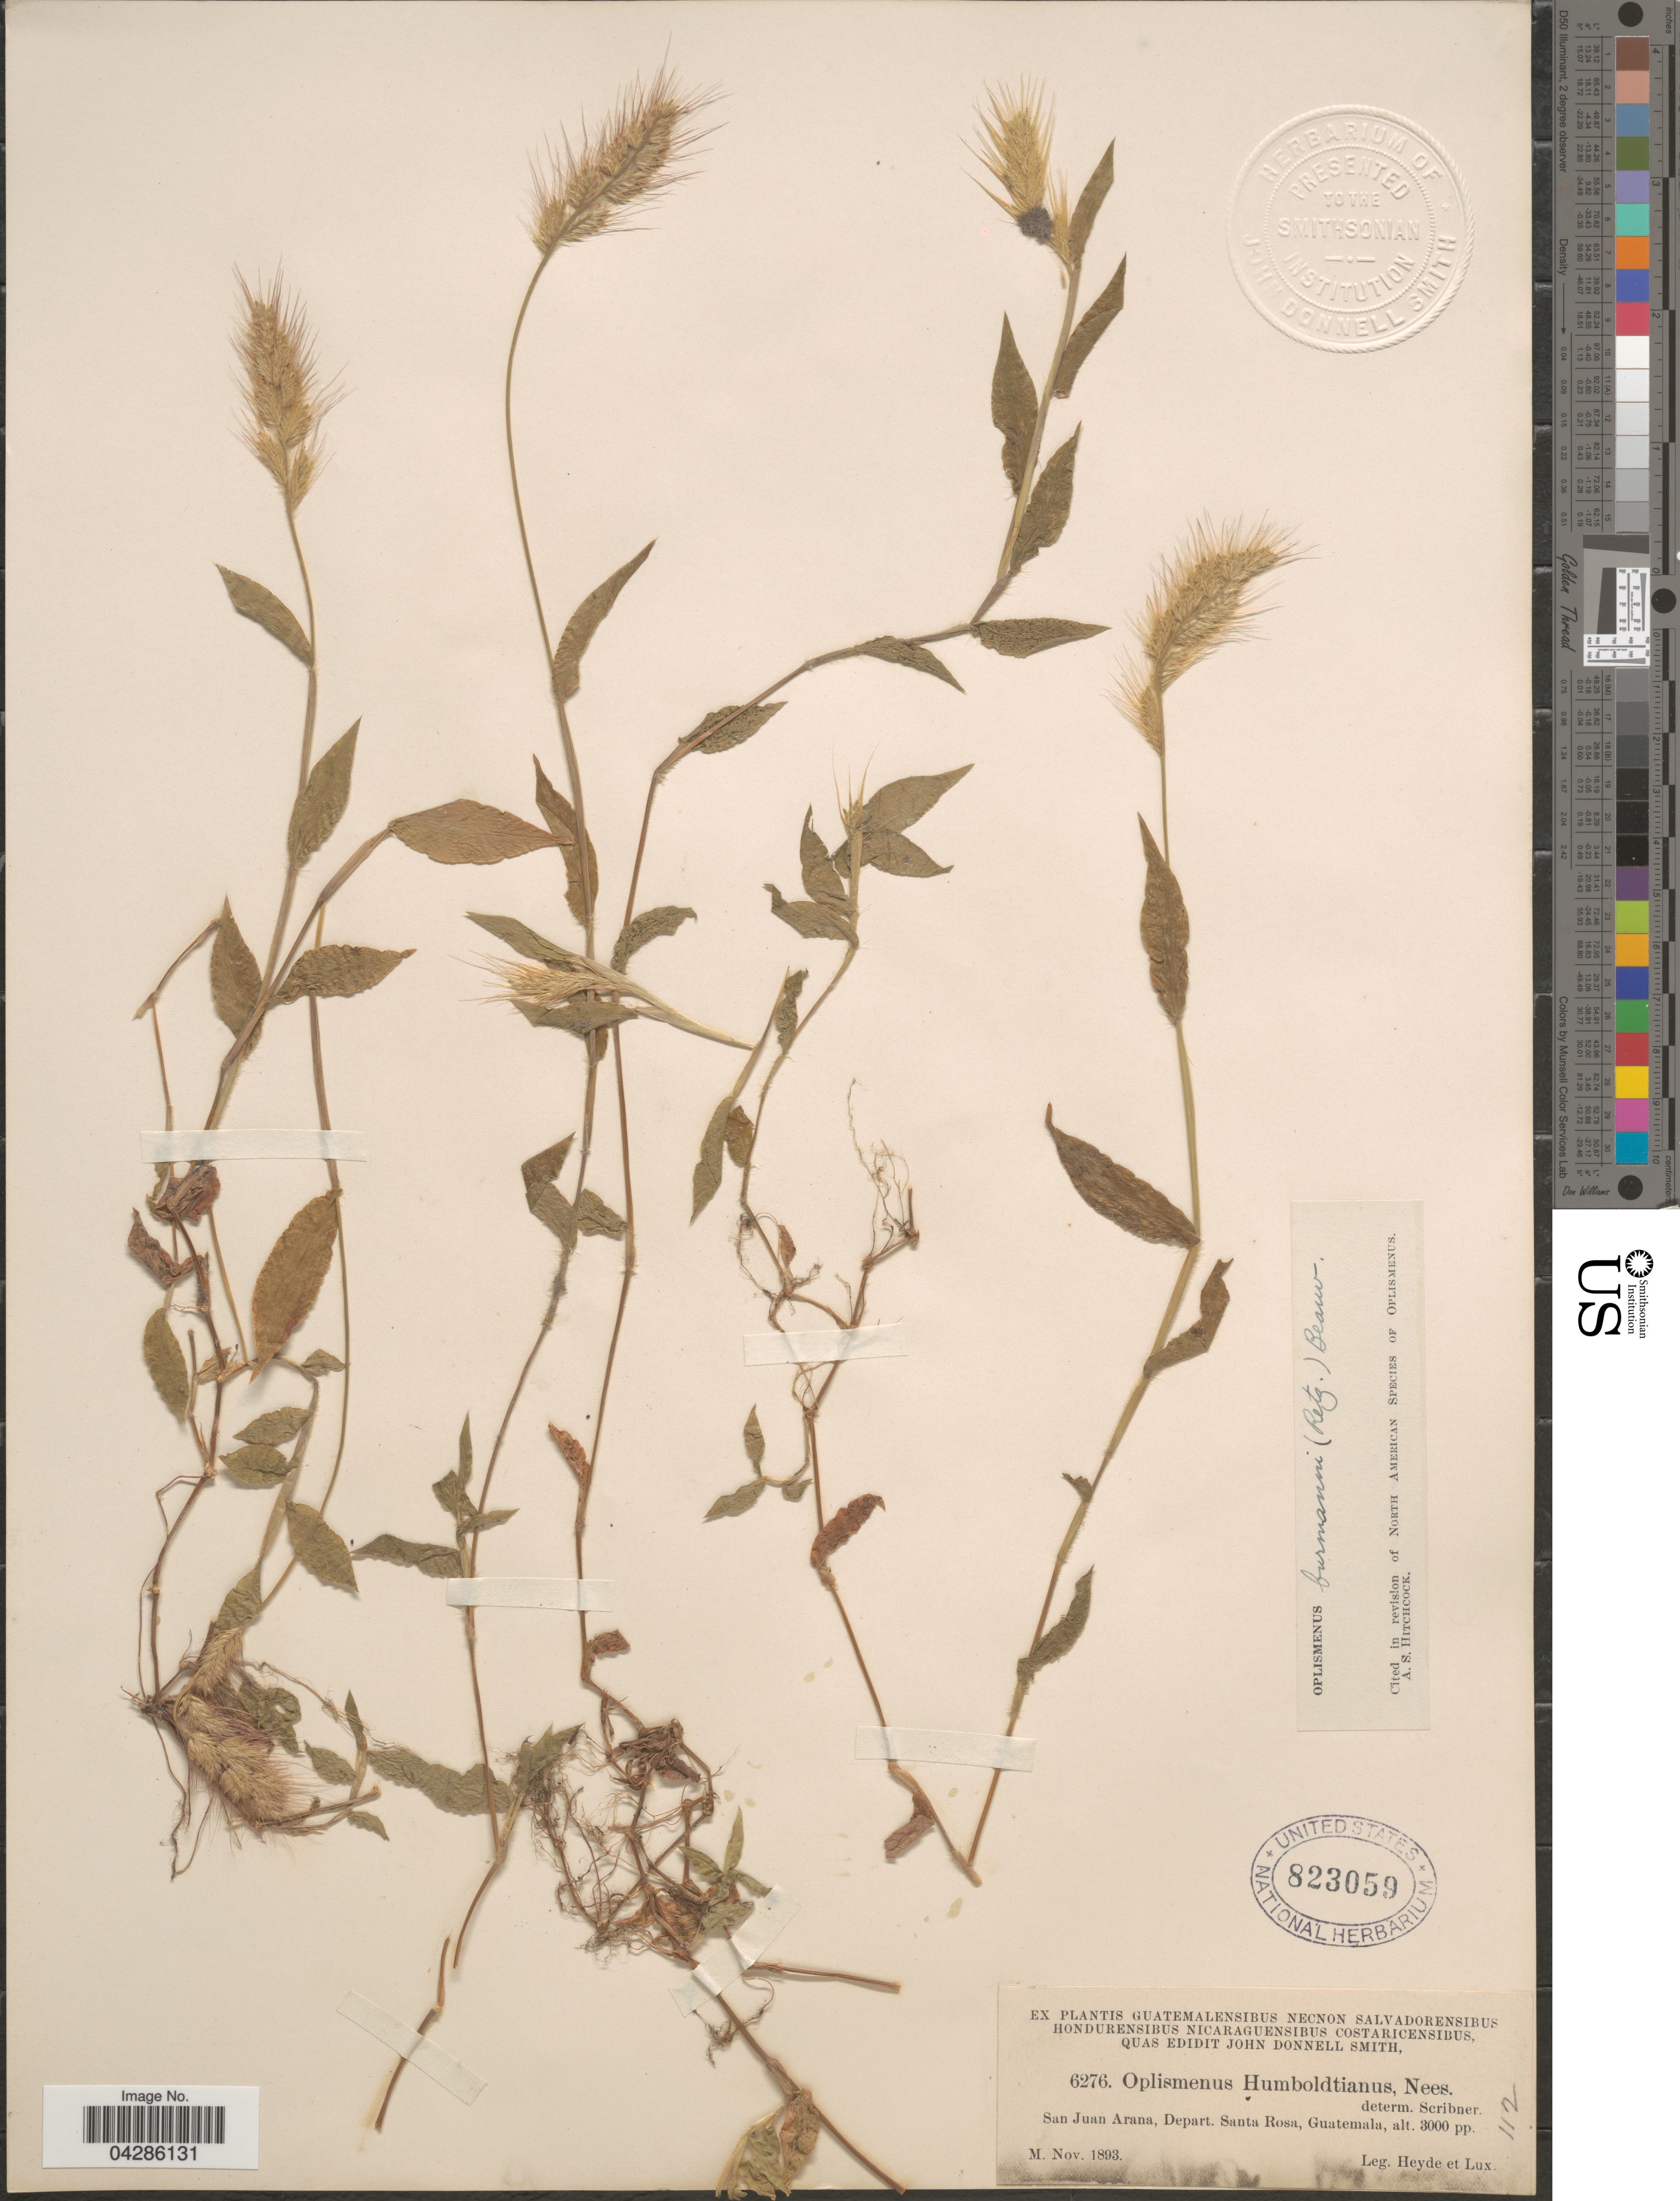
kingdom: Plantae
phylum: Tracheophyta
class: Liliopsida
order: Poales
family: Poaceae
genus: Oplismenus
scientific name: Oplismenus burmannii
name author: (Retz.) P. Beauv.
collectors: Heyde & Lux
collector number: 6267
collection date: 1893-11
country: Guatemala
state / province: Santa Rosa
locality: San Juan Arana, Depart. Santa Rosa.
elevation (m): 914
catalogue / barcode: US 823059